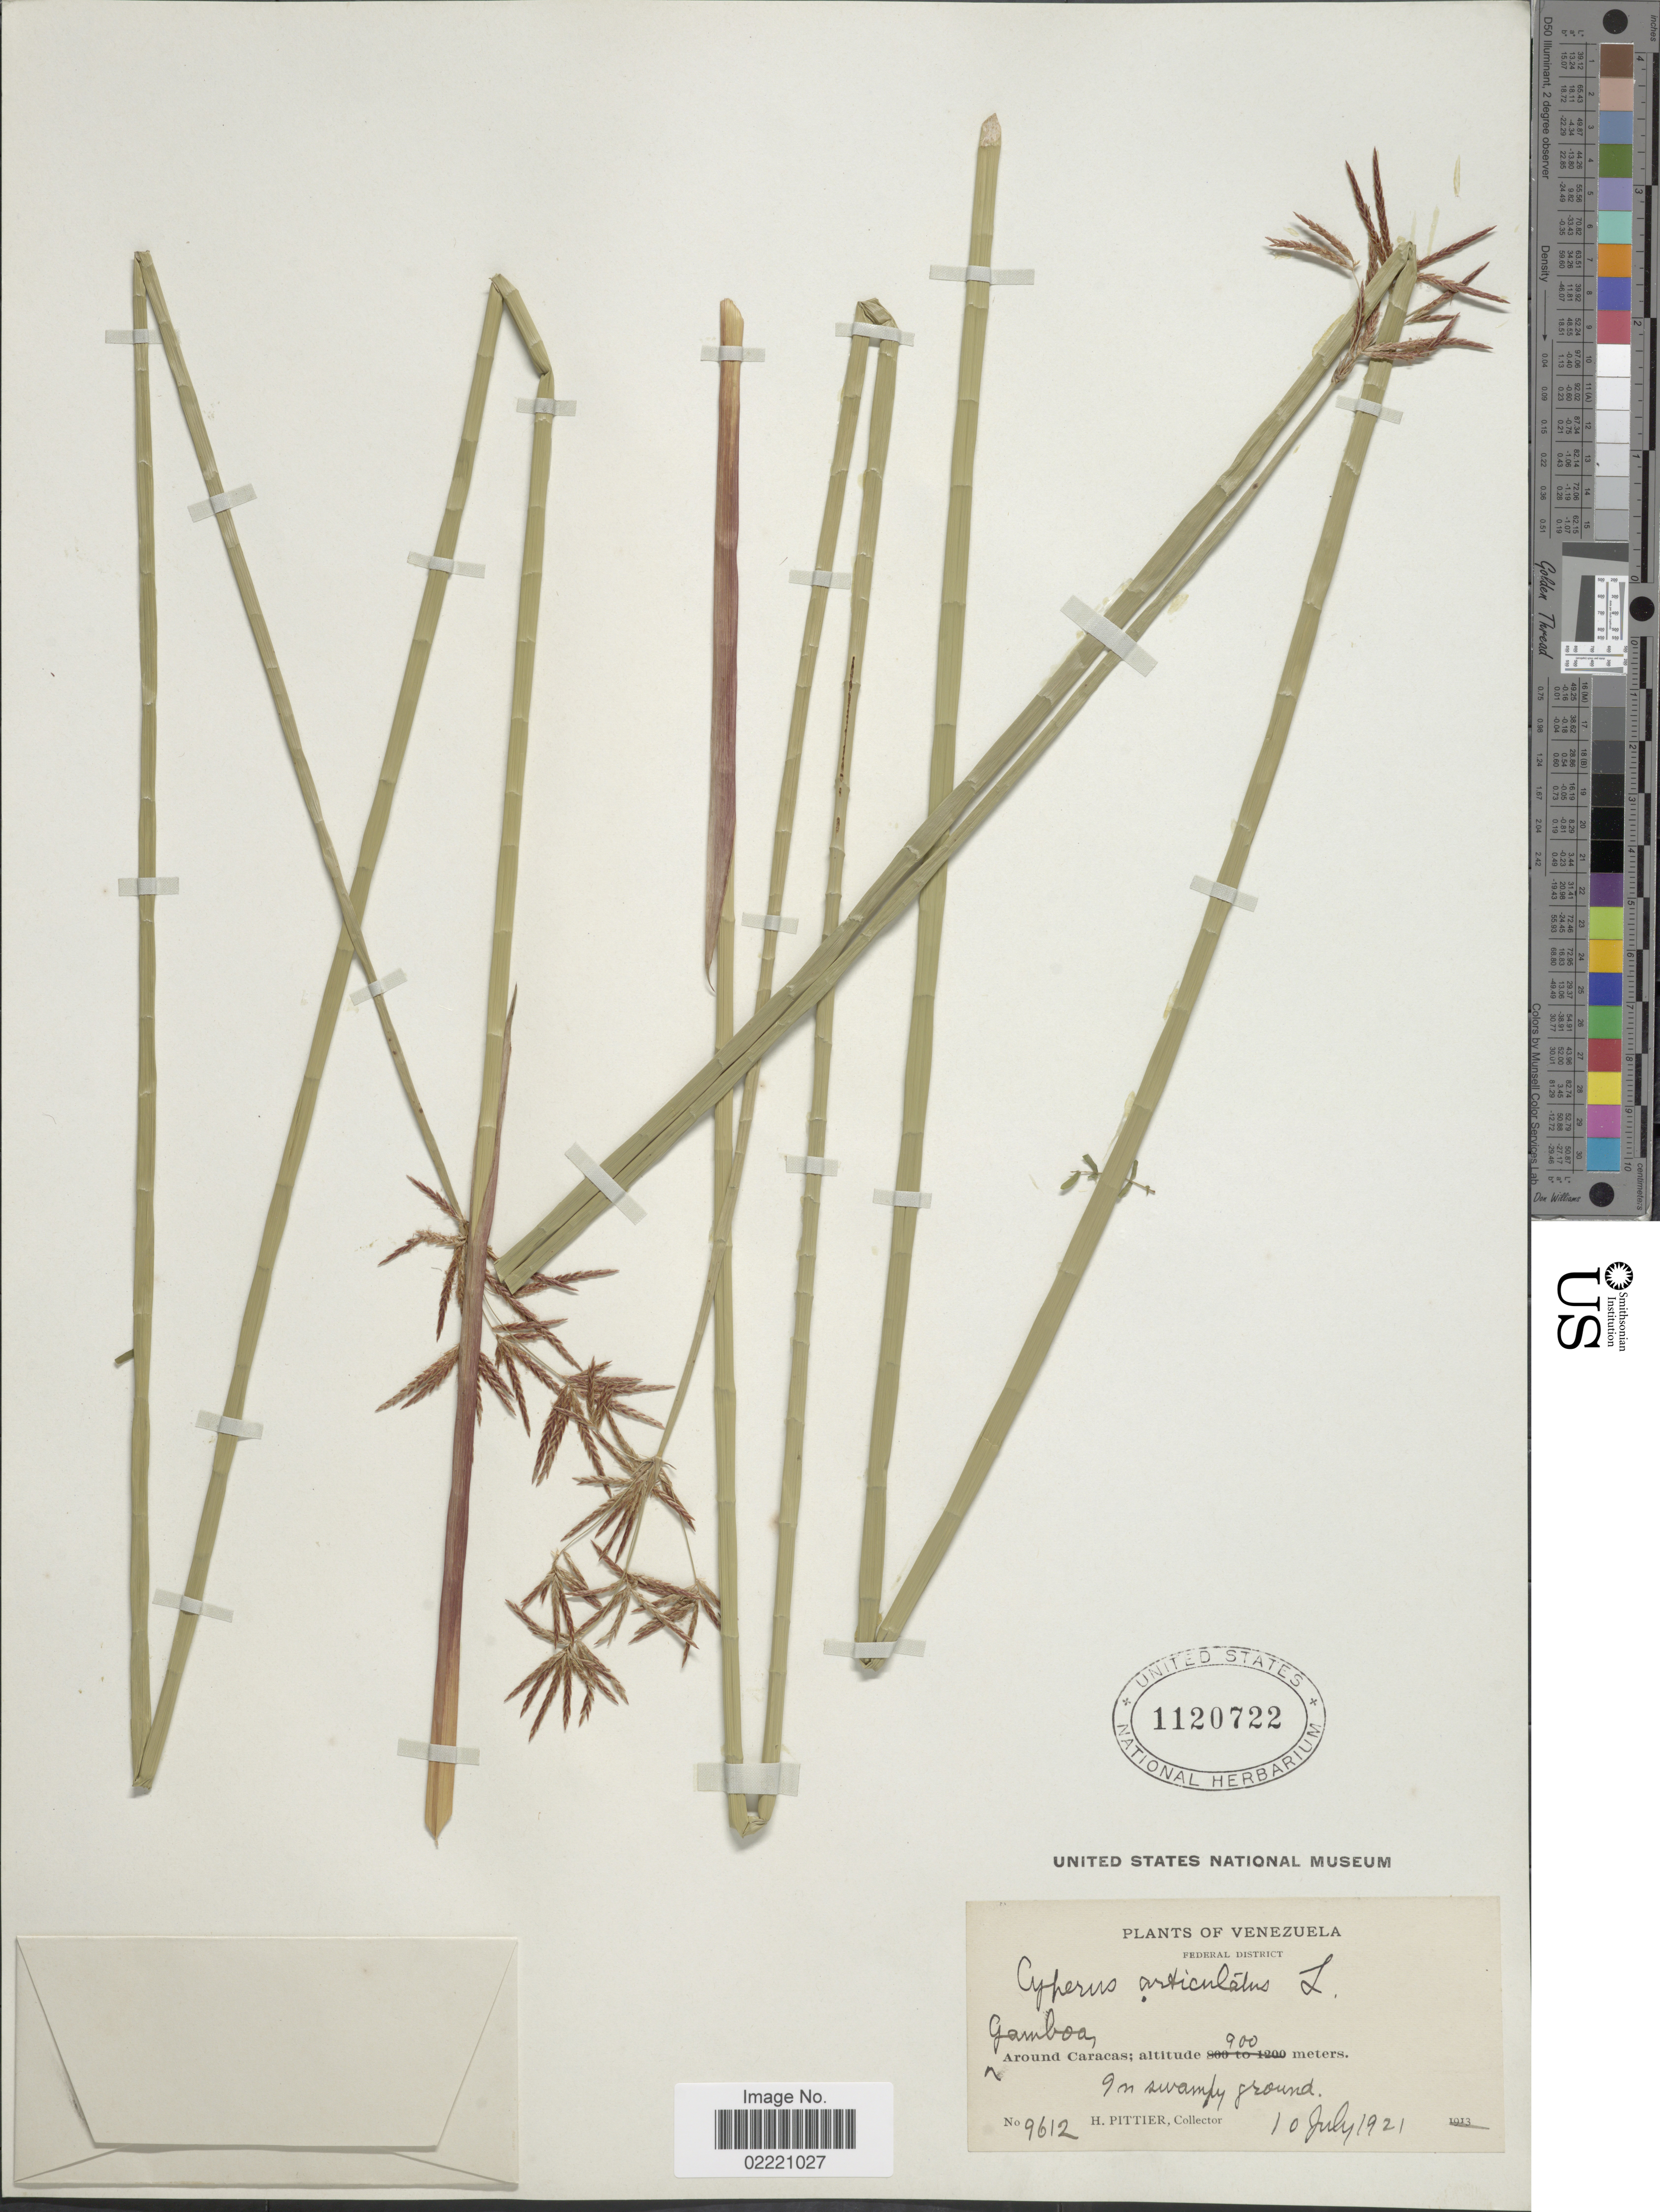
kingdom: Plantae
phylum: Tracheophyta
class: Liliopsida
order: Poales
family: Cyperaceae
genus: Cyperus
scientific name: Cyperus articulatus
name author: L.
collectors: H. F. Pittier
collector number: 9612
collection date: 1921-07-10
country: Venezuela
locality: Federal District, Gamboa, around Caracas, in swampy ground.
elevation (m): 900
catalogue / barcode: US 1120722